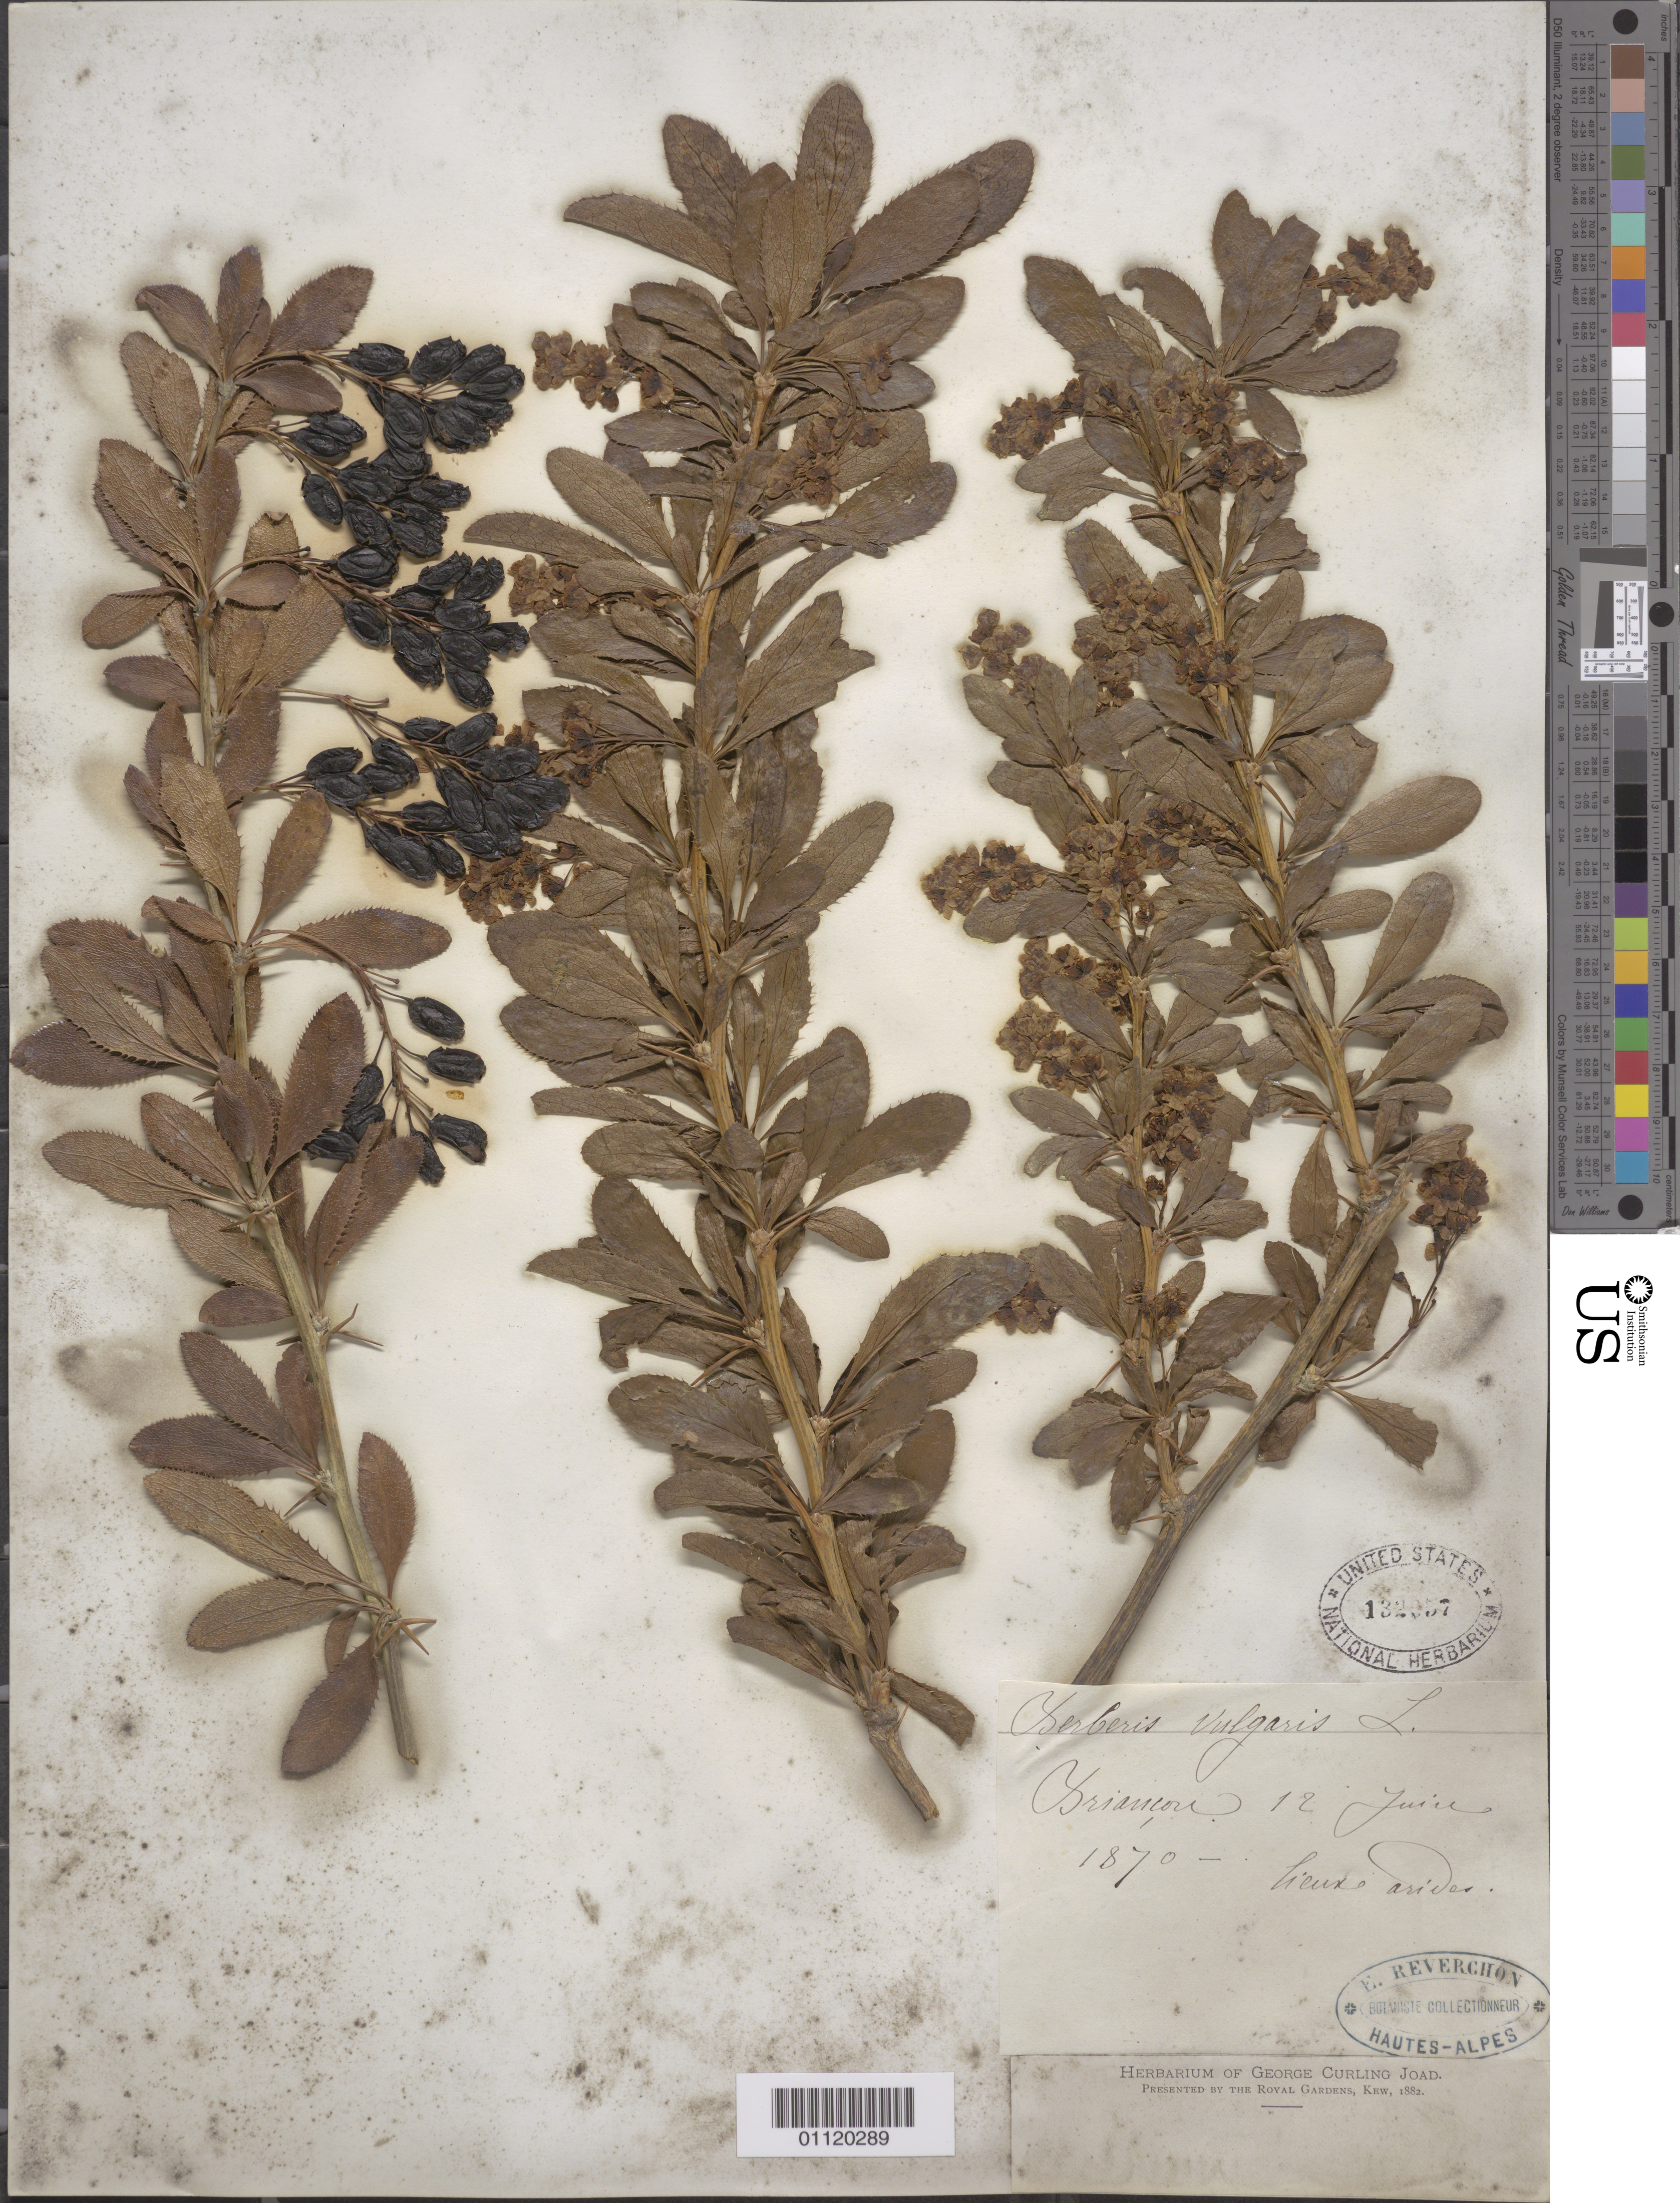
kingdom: Plantae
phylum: Tracheophyta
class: Magnoliopsida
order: Ranunculales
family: Berberidaceae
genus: Berberis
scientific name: Berberis vulgaris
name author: L.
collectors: E. Reverchon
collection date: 1870-06-12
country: France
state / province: Provence-Alpes-Côte d'Azur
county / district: Hautes-Alpes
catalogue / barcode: US 132957